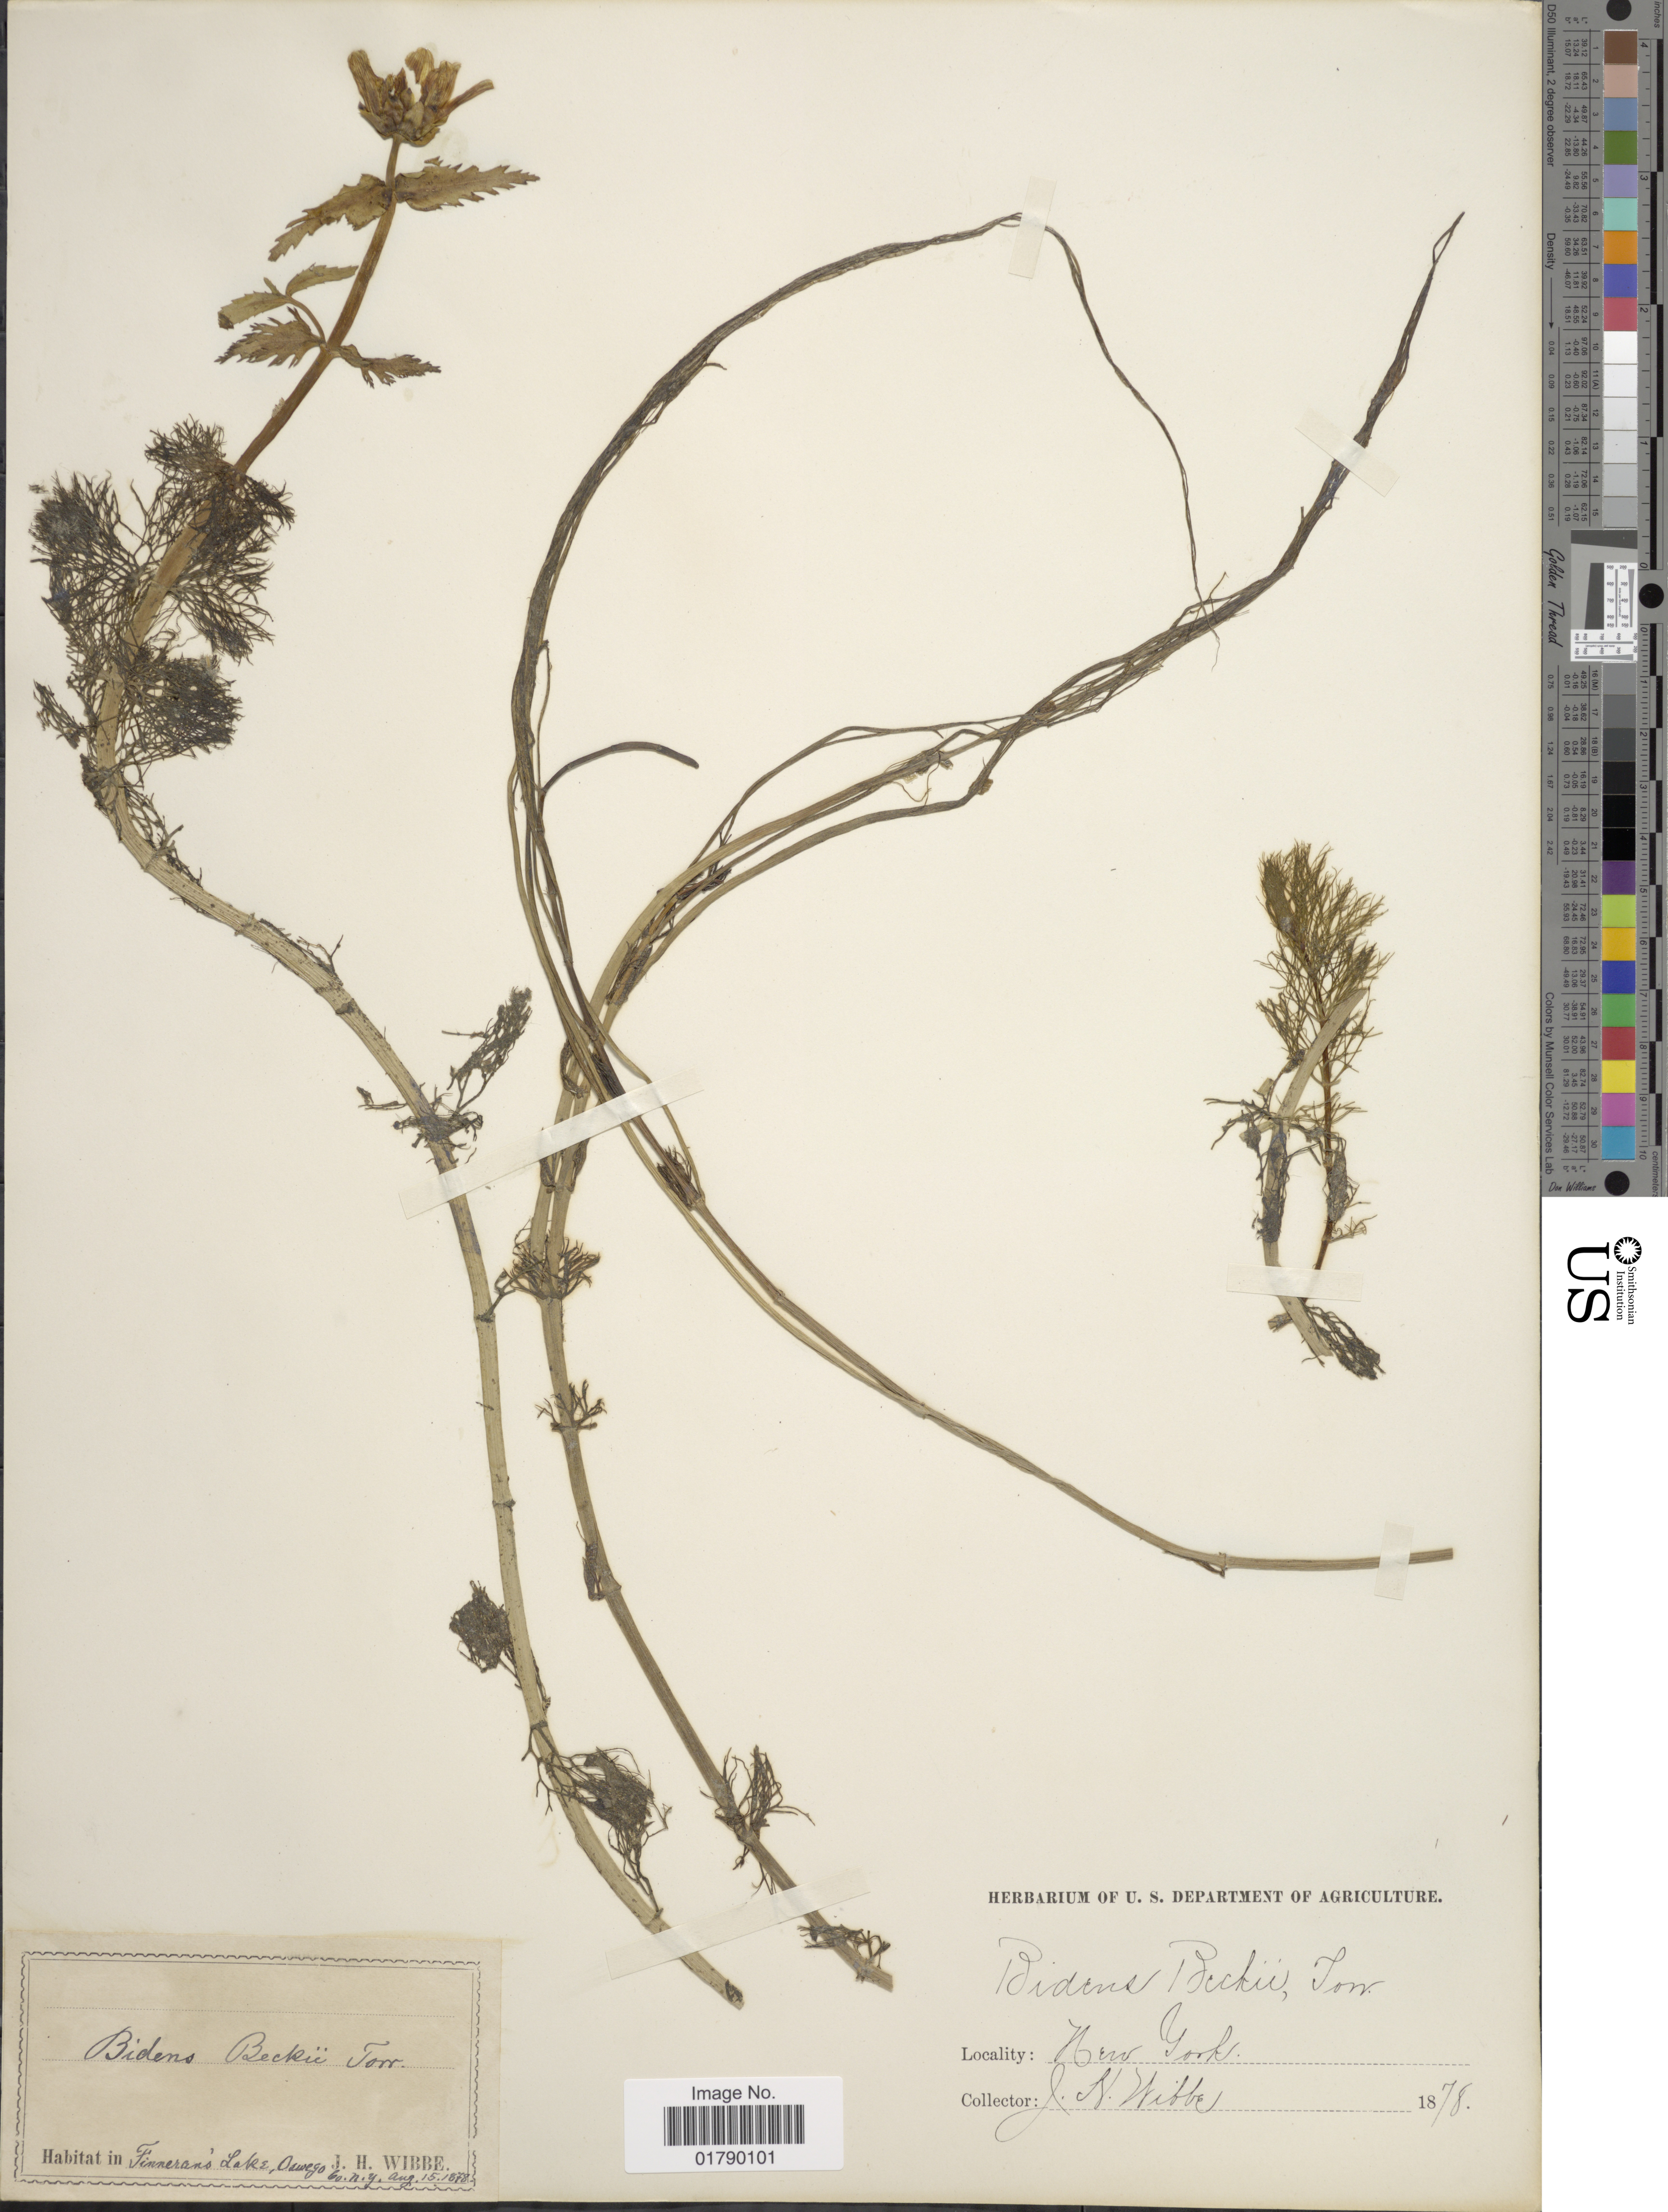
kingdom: Plantae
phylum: Tracheophyta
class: Magnoliopsida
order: Asterales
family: Asteraceae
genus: Megalodonta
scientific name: Megalodonta sp.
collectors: J. Wibbe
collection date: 1878-08-15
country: United States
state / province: New York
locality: Finneran's Lake, Oswego Co. N.Y.